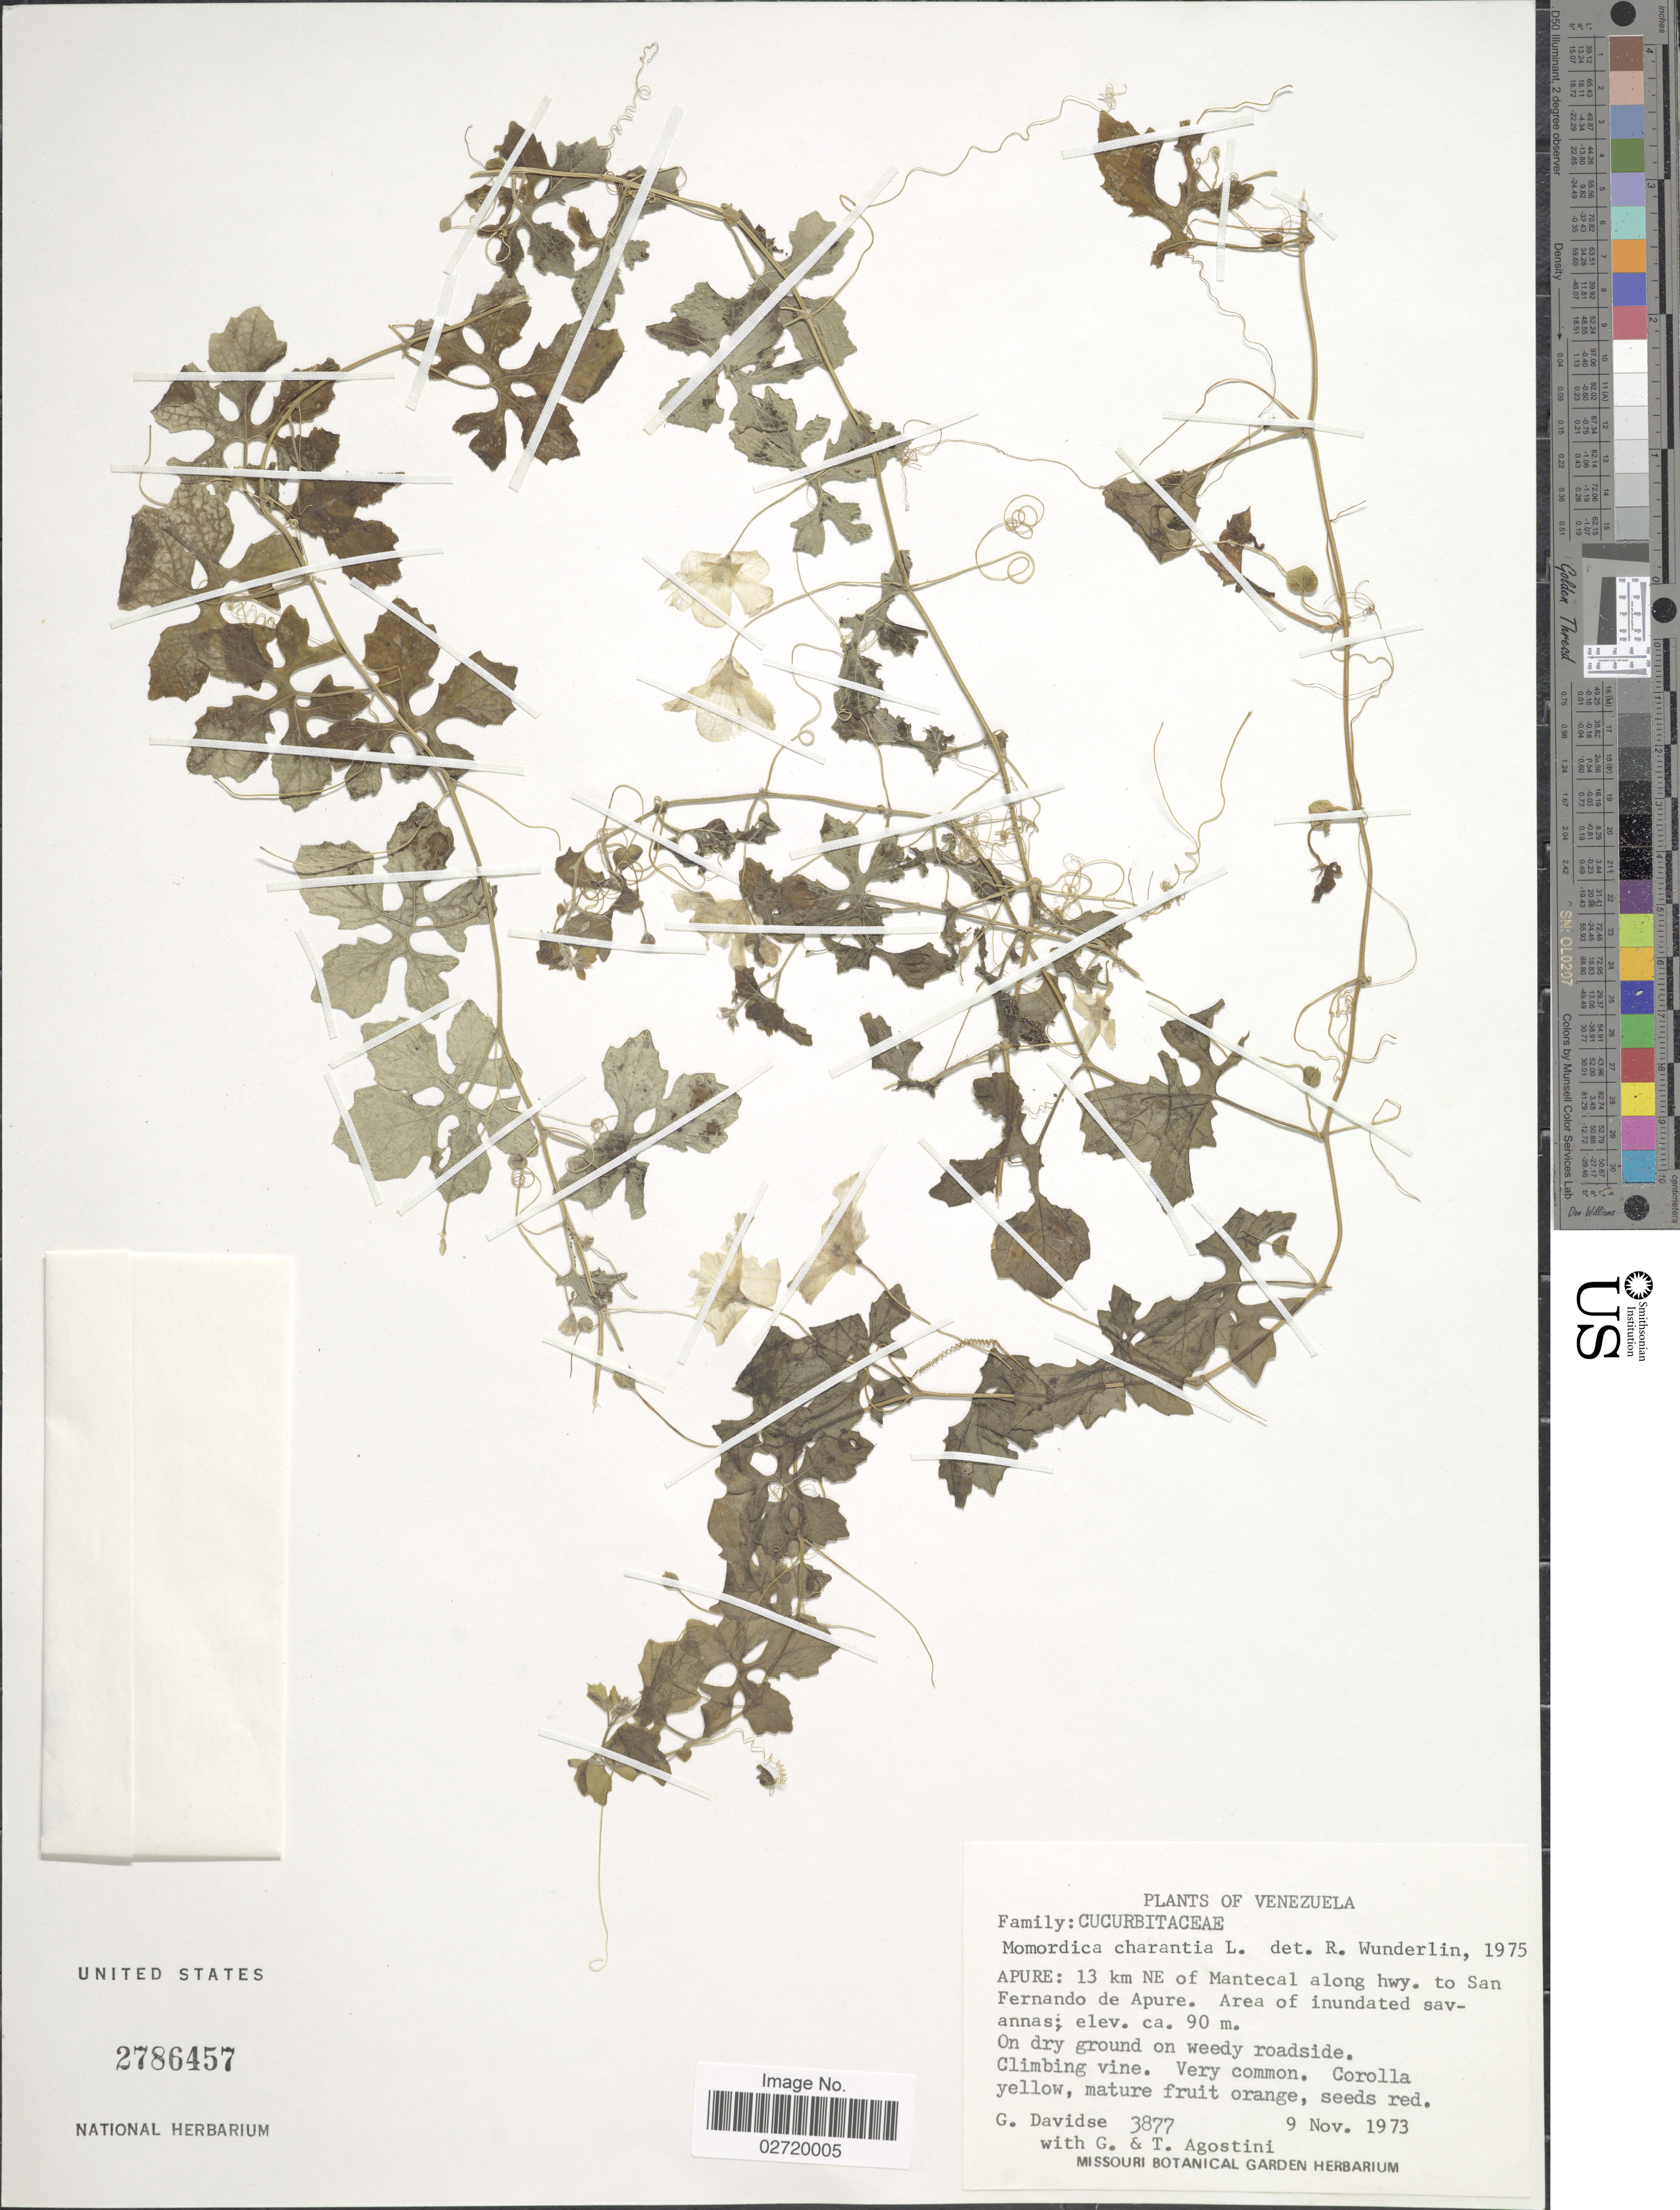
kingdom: Plantae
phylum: Tracheophyta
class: Magnoliopsida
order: Cucurbitales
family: Cucurbitaceae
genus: Momordica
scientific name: Momordica charantia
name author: L.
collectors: G. Davidse, G. Agostini & T. Agostini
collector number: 3877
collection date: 1973-11-09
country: Venezuela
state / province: Apure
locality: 13 km NE of Mantecal along hwy. to San Fernando de Apure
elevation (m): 90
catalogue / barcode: US 2786457